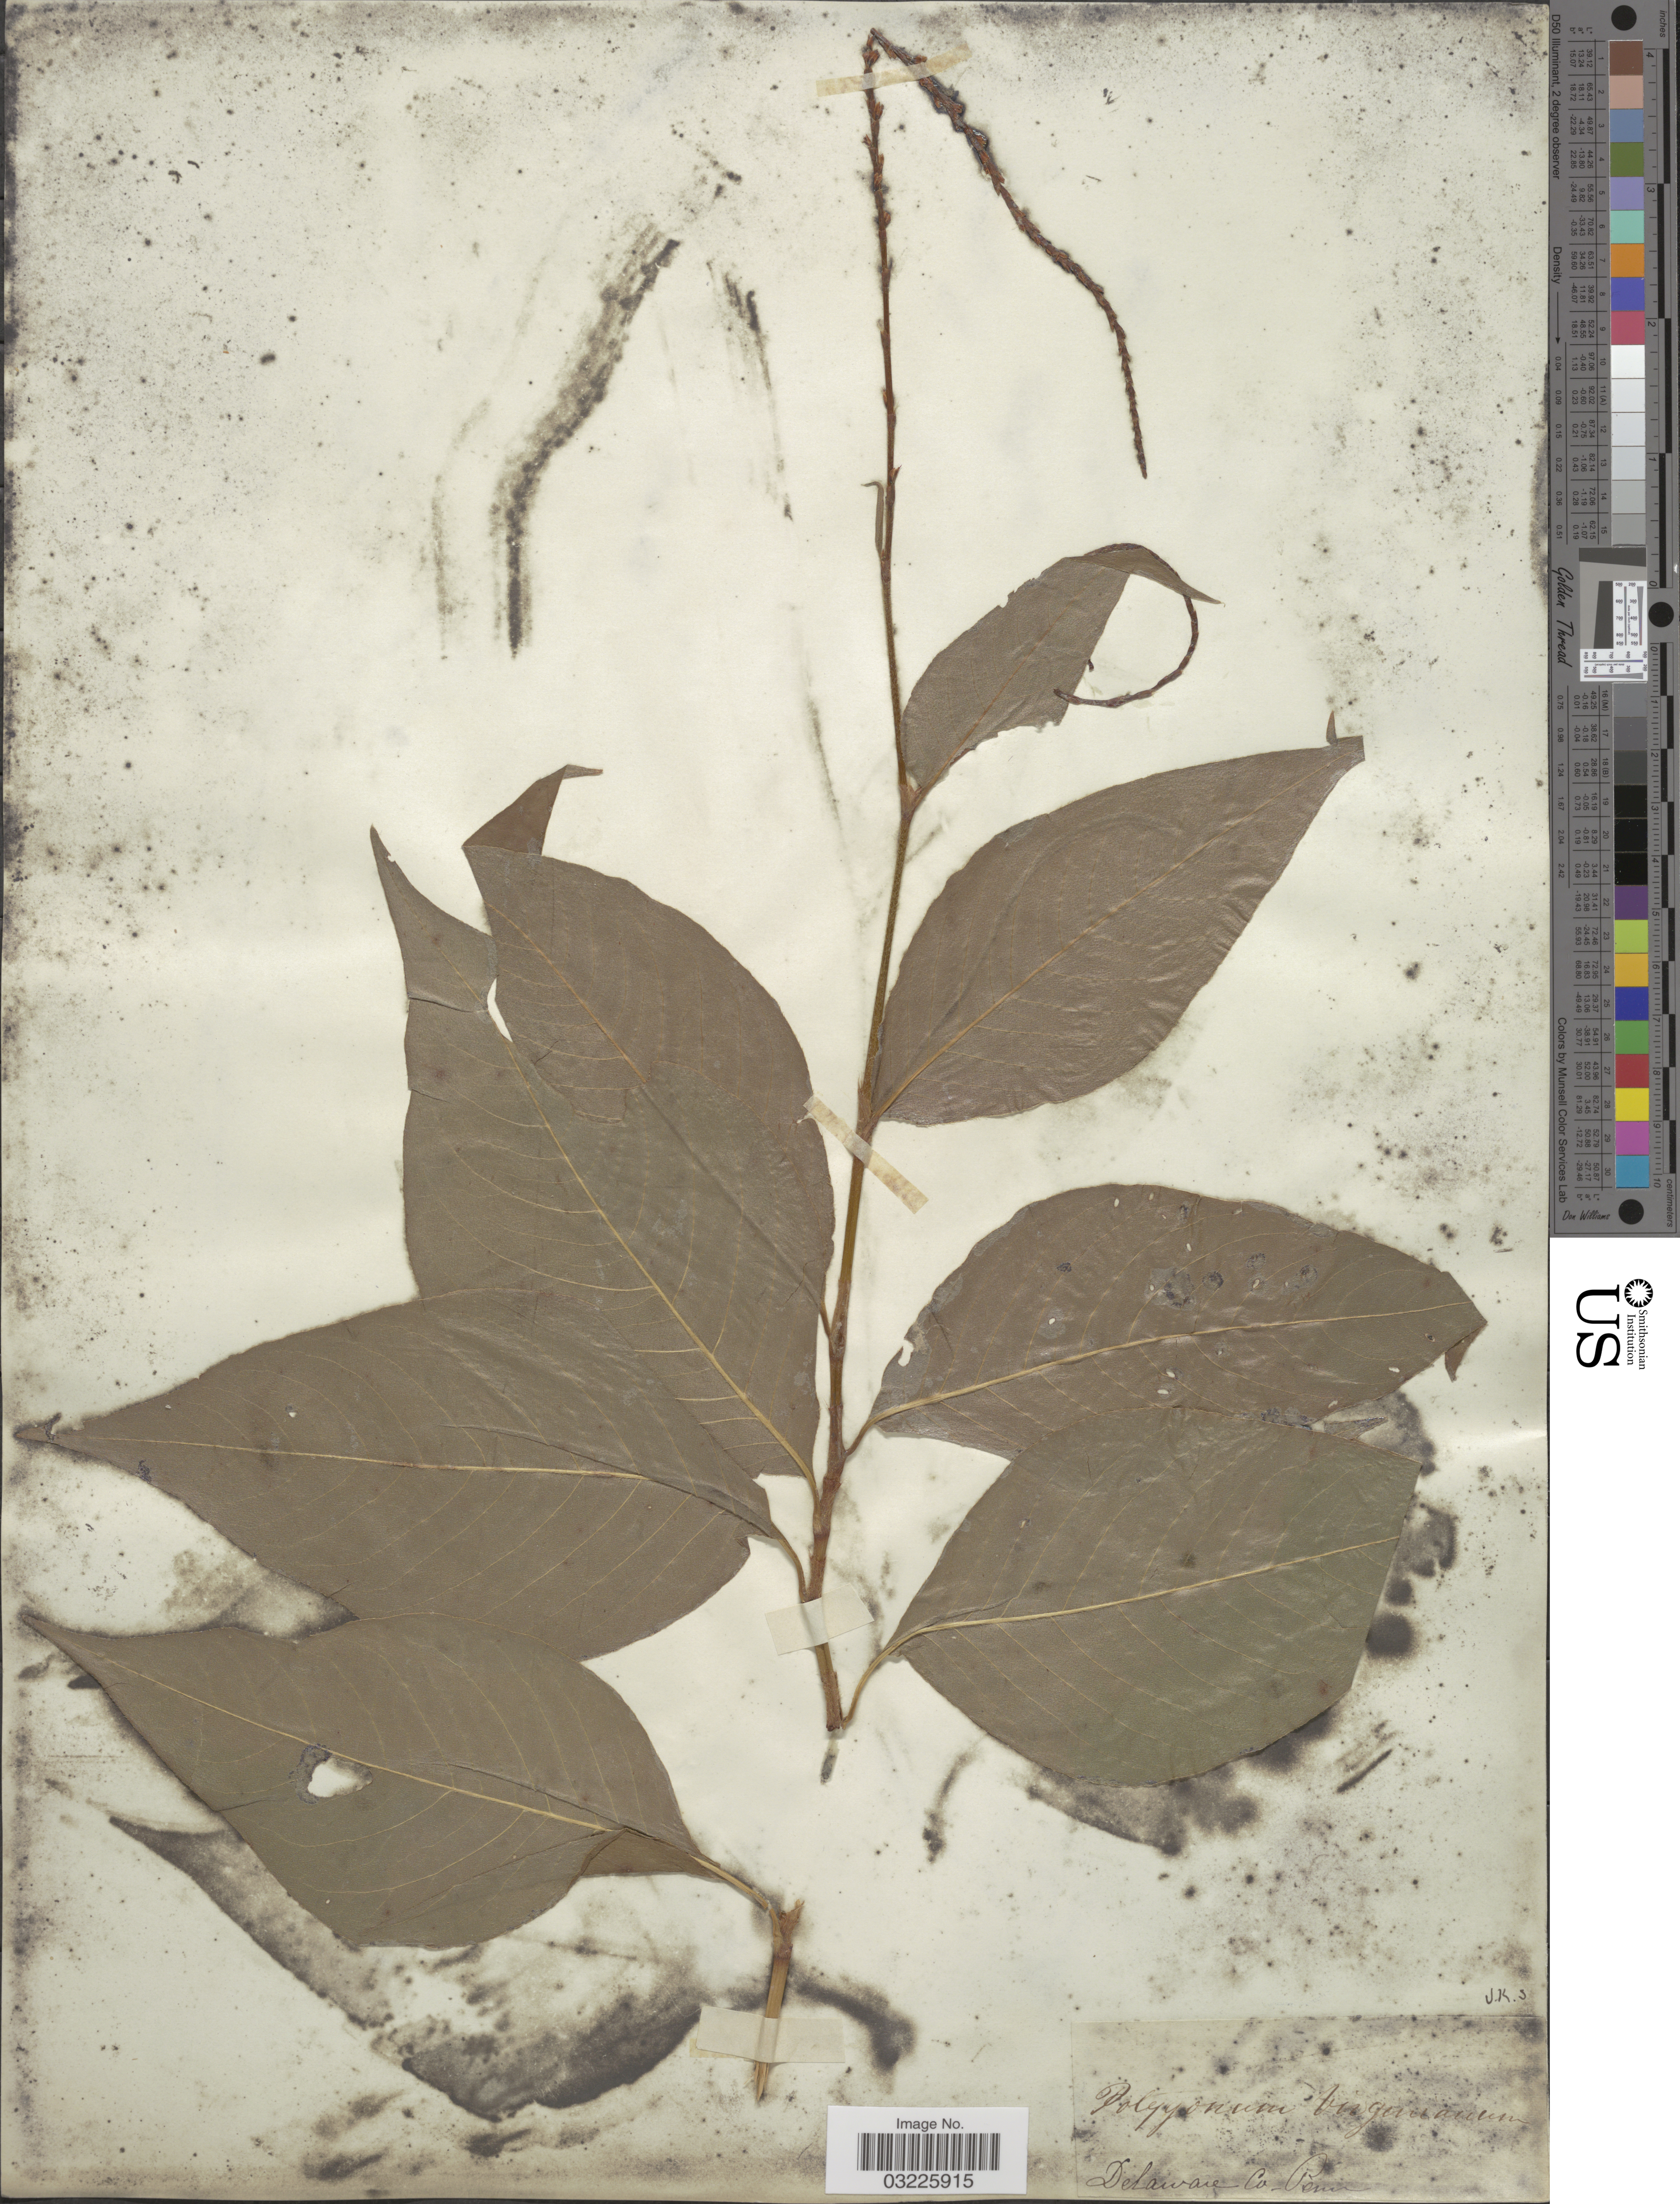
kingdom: Plantae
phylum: Tracheophyta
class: Magnoliopsida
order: Caryophyllales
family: Polygonaceae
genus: Persicaria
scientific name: Persicaria virginiana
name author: (L.) Gaertn.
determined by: Atha, D. E.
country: United States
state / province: Pennsylvania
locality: Delaware Co.